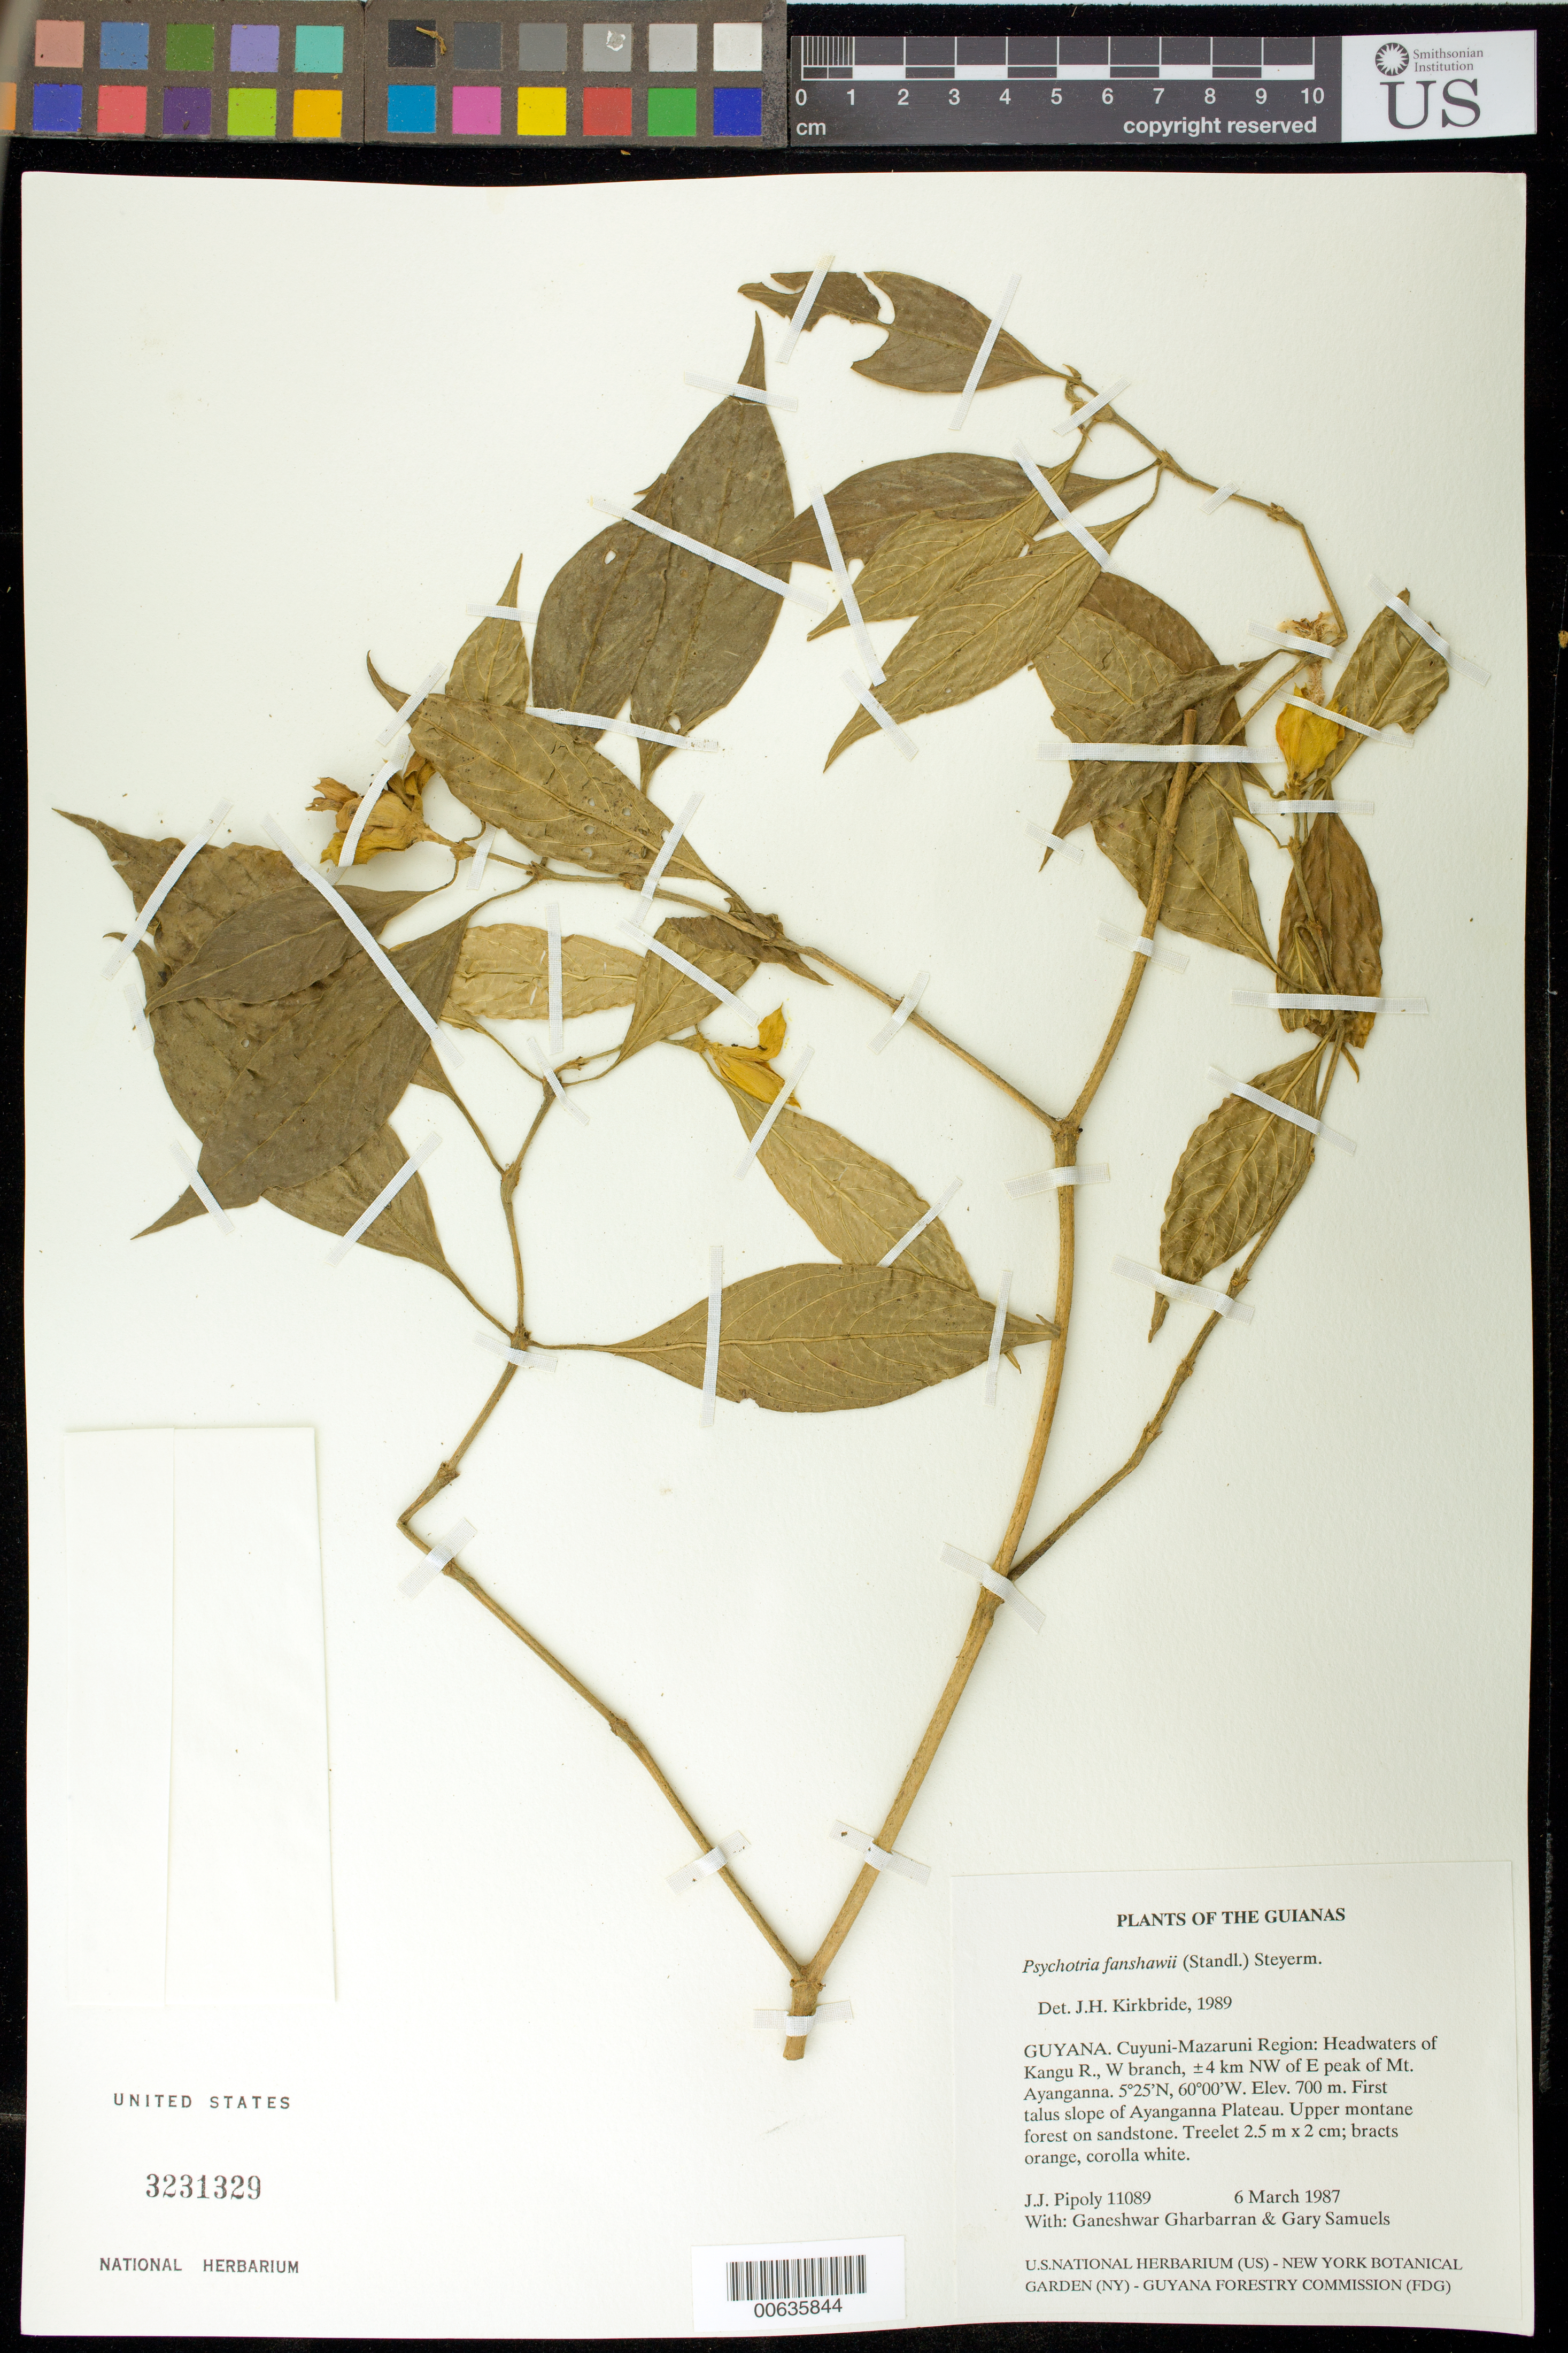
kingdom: Plantae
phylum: Tracheophyta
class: Magnoliopsida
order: Gentianales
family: Rubiaceae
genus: Psychotria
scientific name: Psychotria fanshawei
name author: (Standl.) Steyerm.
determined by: Kirkbride, J. H.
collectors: J. J. Pipoly, G. Gharbarran & G. Samuels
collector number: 11089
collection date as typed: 6 March 1987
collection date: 1987-03-06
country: Guyana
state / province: Cuyuni-Mazaruni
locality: Headwaters of Kangu R., W branch; ±4 km NW of E peak of Mt. Ayanganna. First talus slope of plateau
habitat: Upper montane forest on sandstone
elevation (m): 700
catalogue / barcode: US 3231329